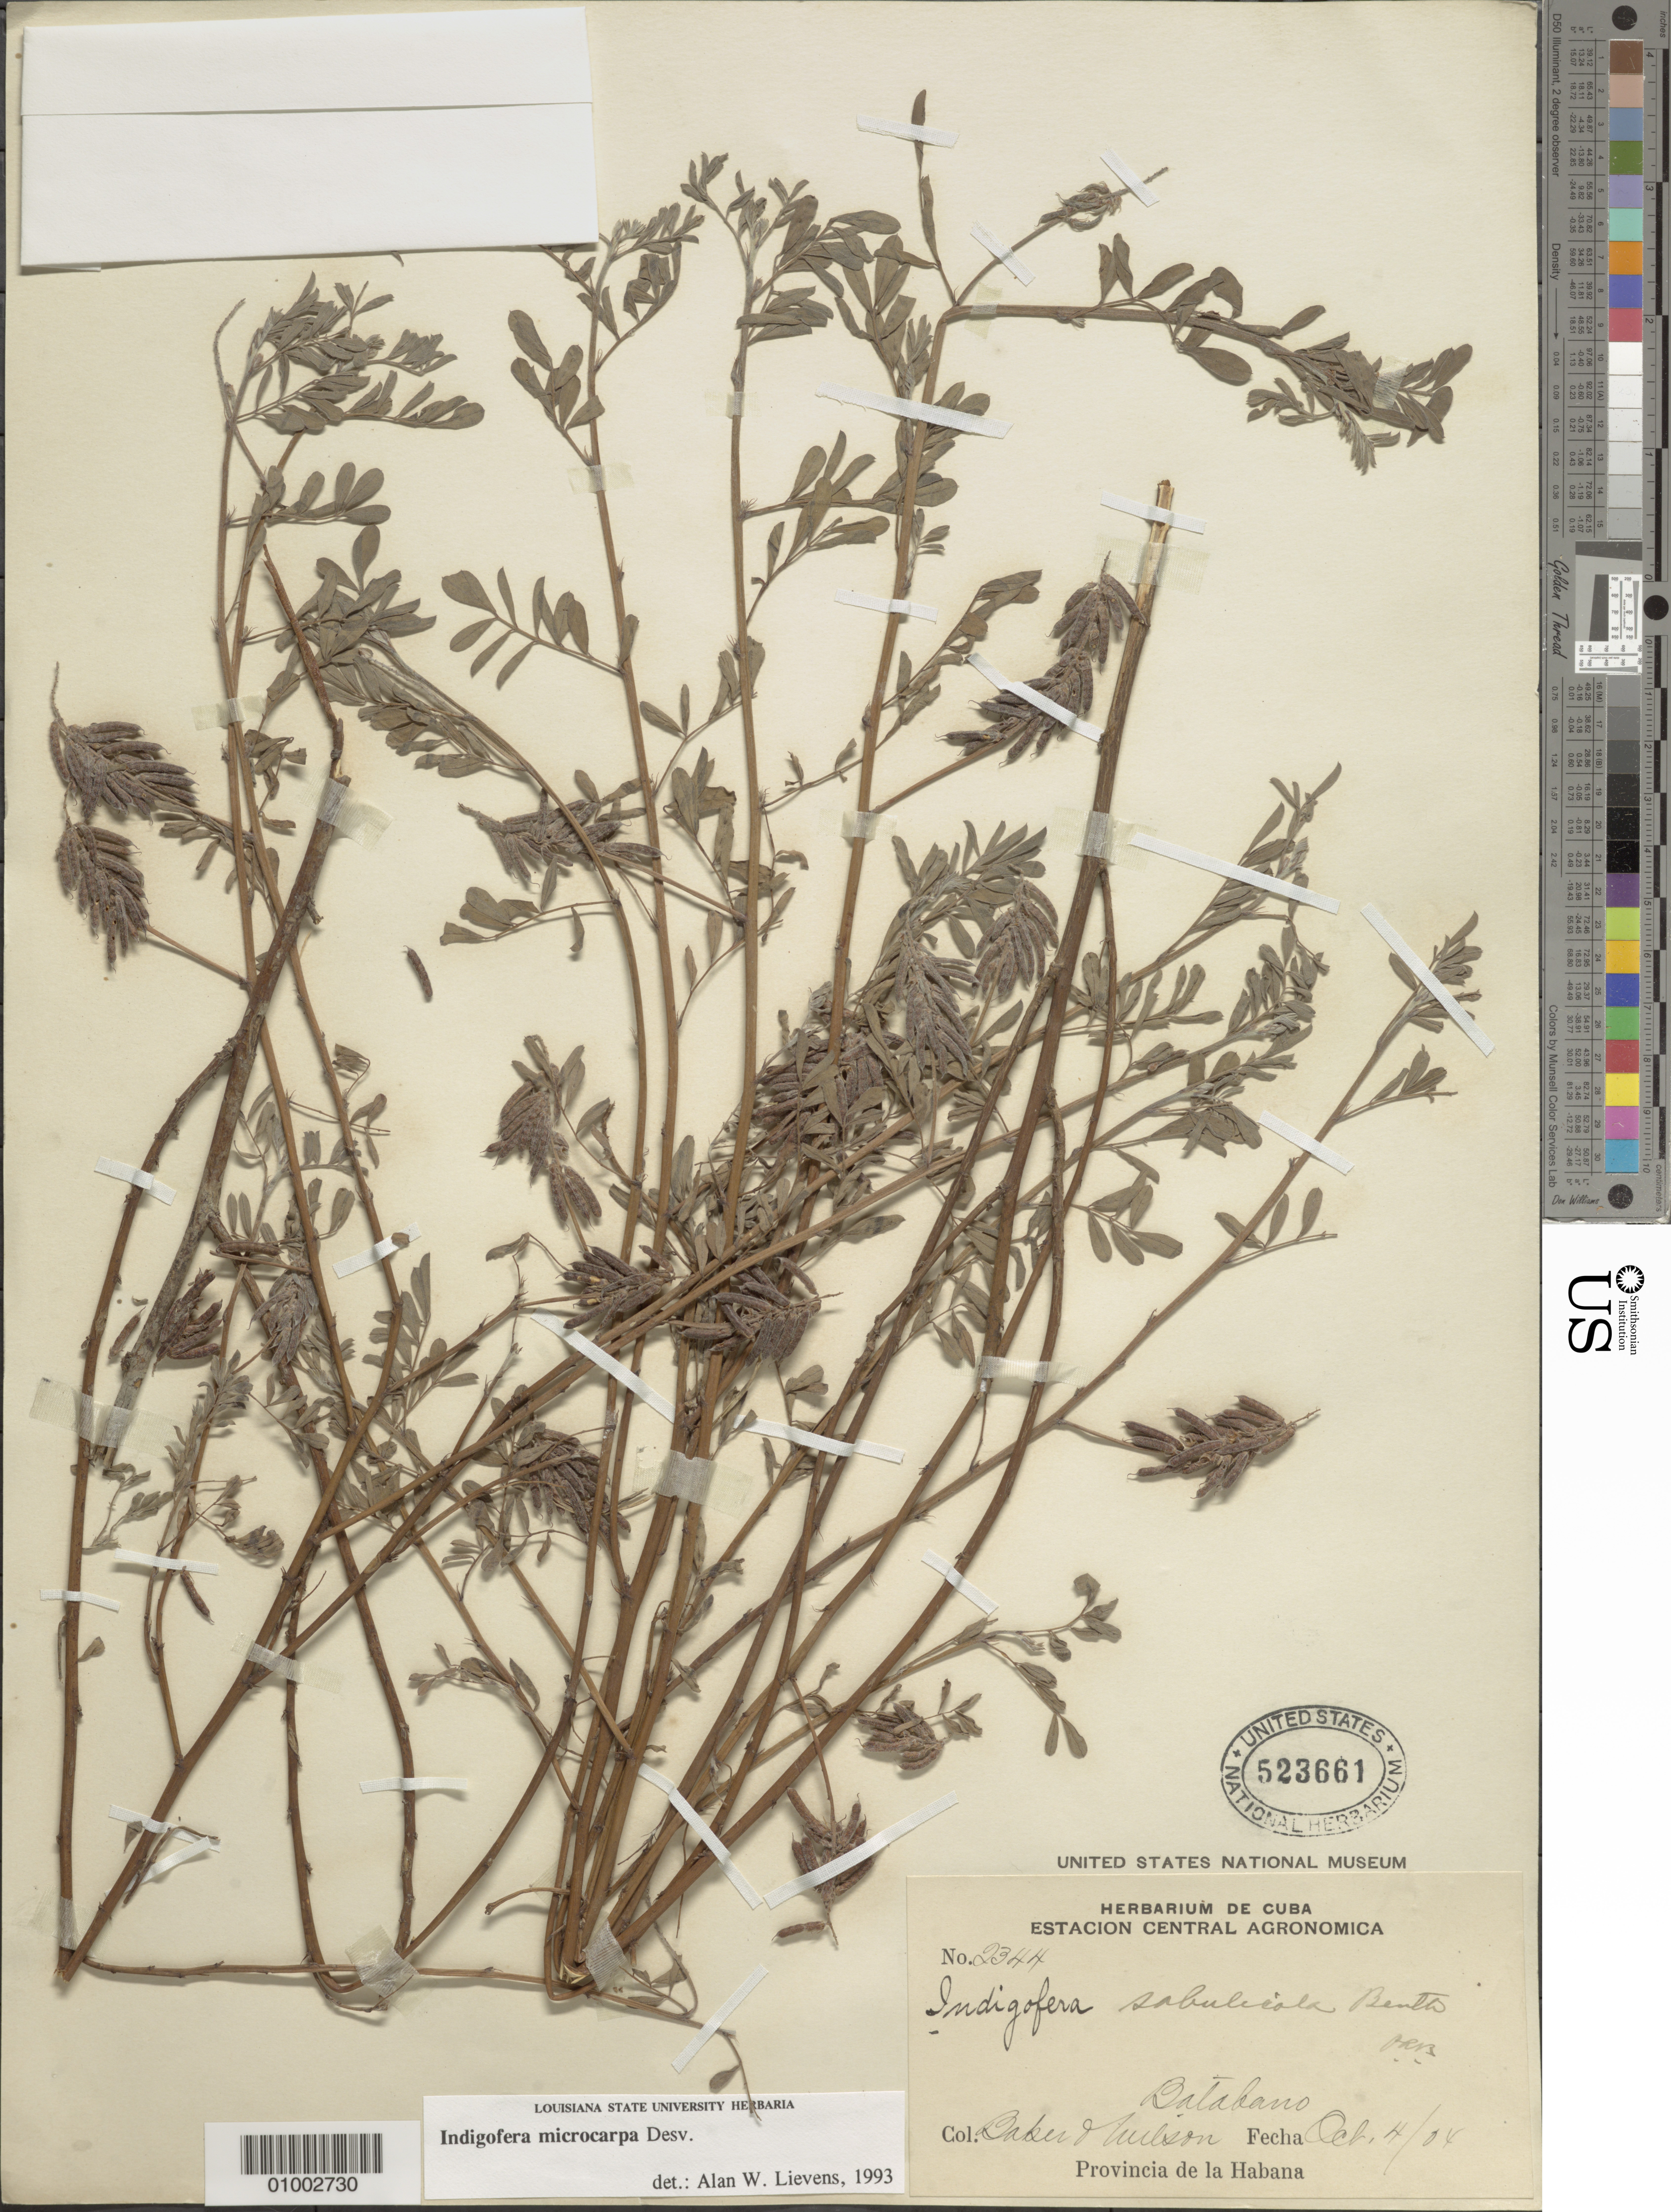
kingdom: Plantae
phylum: Tracheophyta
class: Magnoliopsida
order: Fabales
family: Fabaceae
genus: Indigofera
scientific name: Indigofera microcarpa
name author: Desv.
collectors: B. Muelson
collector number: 2344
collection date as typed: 04 Oct 1904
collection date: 1904-10-04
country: Cuba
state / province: La Habana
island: Cuba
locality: Balabano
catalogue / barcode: US 523661